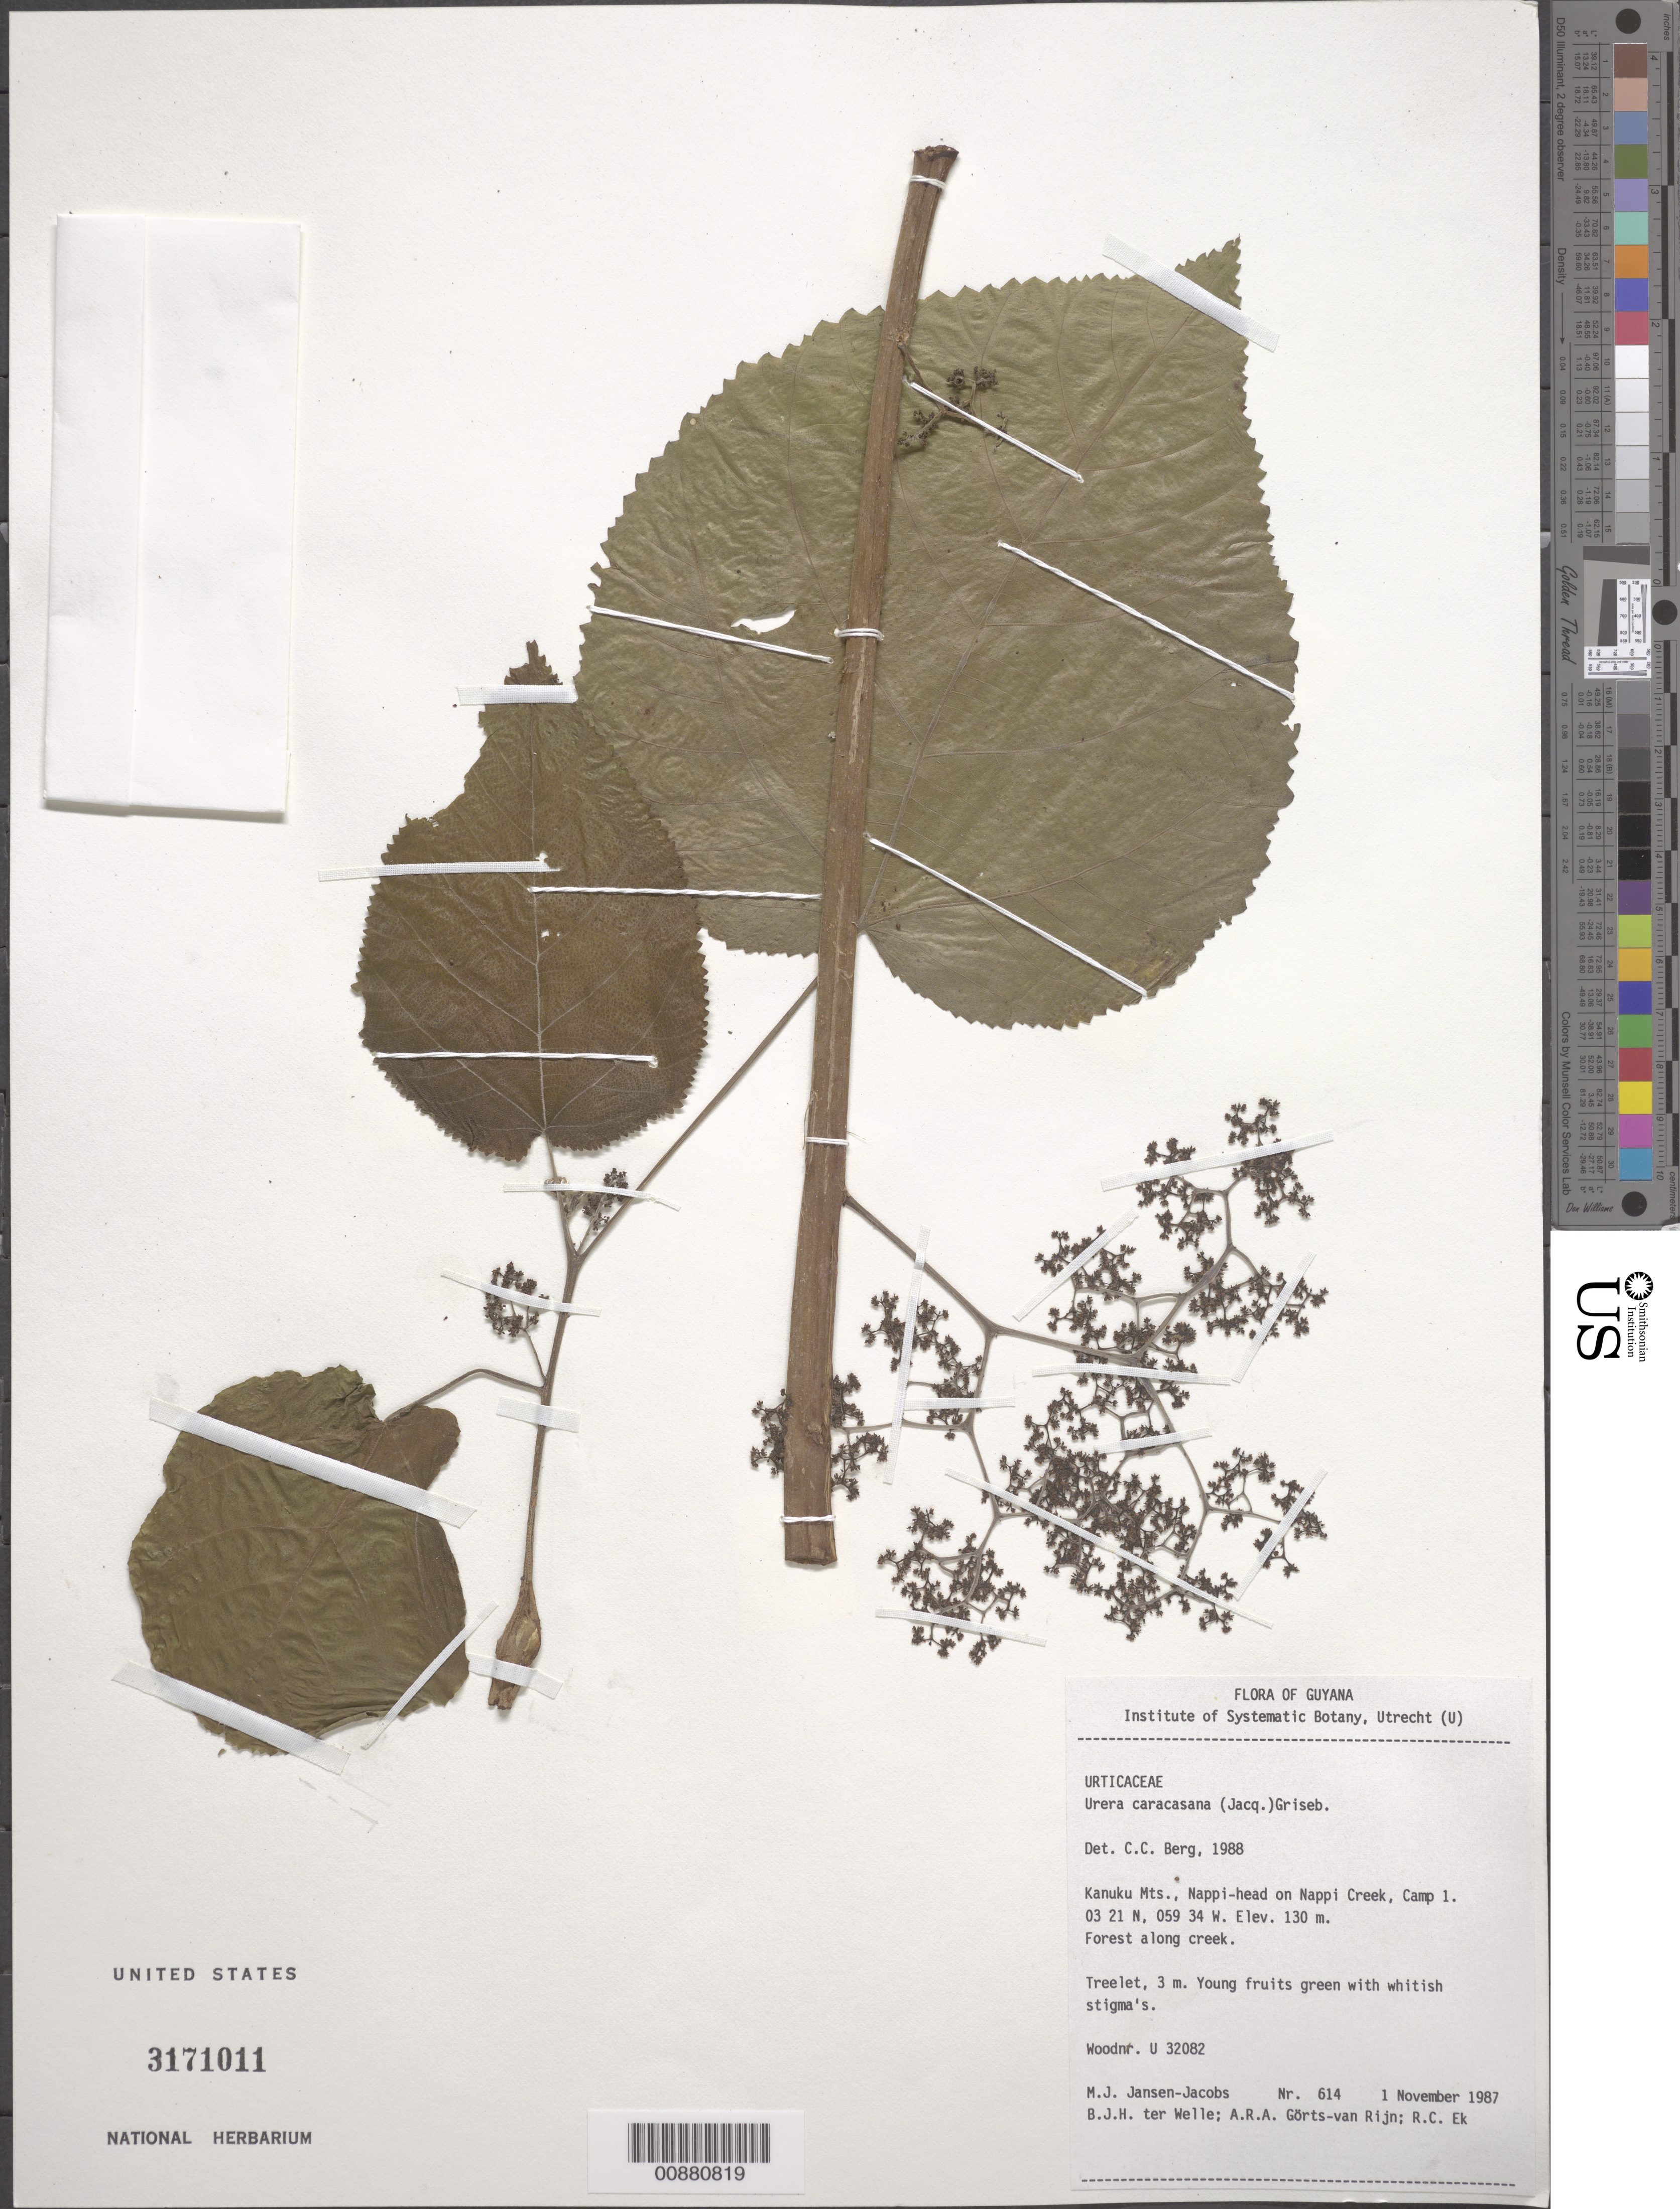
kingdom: Plantae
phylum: Tracheophyta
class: Magnoliopsida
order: Rosales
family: Urticaceae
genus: Urera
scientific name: Urera caracasana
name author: (Jacq.) Gaudich. ex Griseb.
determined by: Berg, C. C.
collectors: M. J. Jansen-Jacobs, B. Welle, A. .R. A. Görts-van Rijn & R. C. Ek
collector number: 614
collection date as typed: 1-Nov-87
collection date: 1987-11-01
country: Guyana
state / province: U. Takutu-U. Essequibo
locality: Kanuku Mts., Nappi-head on Nappi Creek, camp 1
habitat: Forest along creek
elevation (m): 130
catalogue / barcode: US 3171011